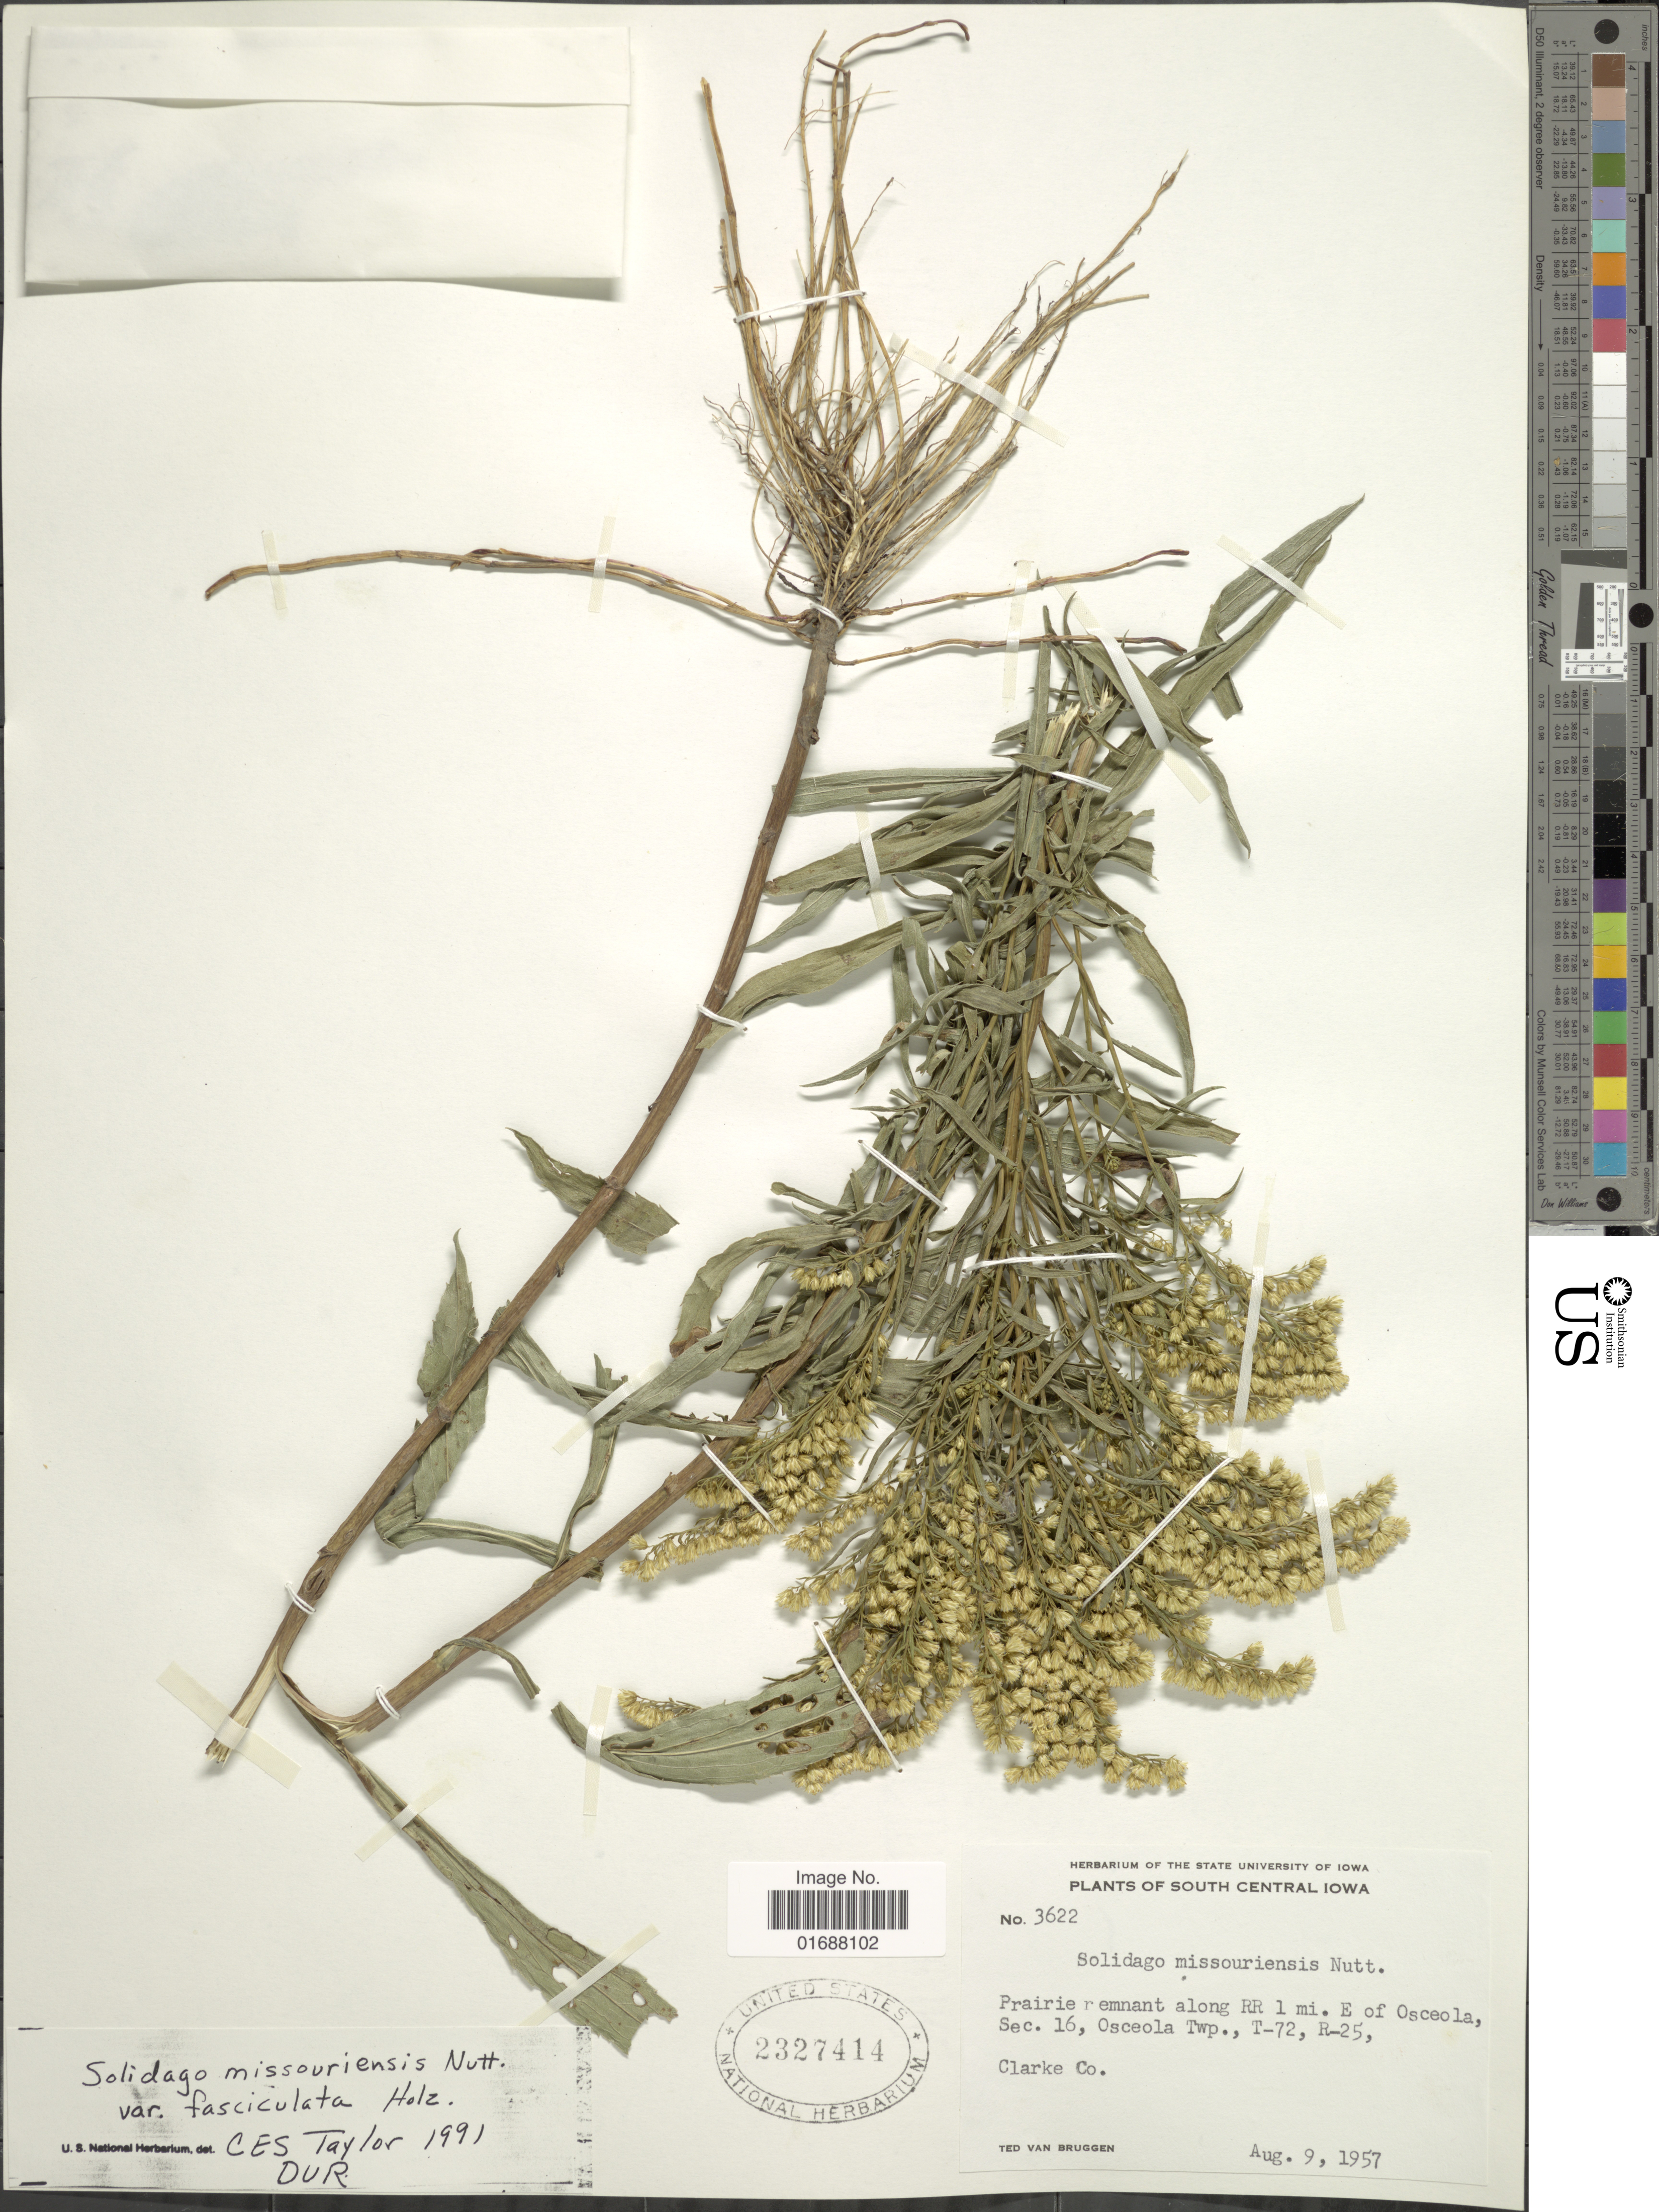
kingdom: Plantae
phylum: Tracheophyta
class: Magnoliopsida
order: Asterales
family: Asteraceae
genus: Solidago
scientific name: Solidago missouriensis var. fasciculata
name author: Holz.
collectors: T. van Bruggen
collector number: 3622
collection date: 1957-08-09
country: United States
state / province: Iowa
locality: South Central Iowa., Along RR 1 mi. E of Osceola Sec. 16, Osceola Twp., T-72, R-25. Clarke co.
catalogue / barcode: US 2327414